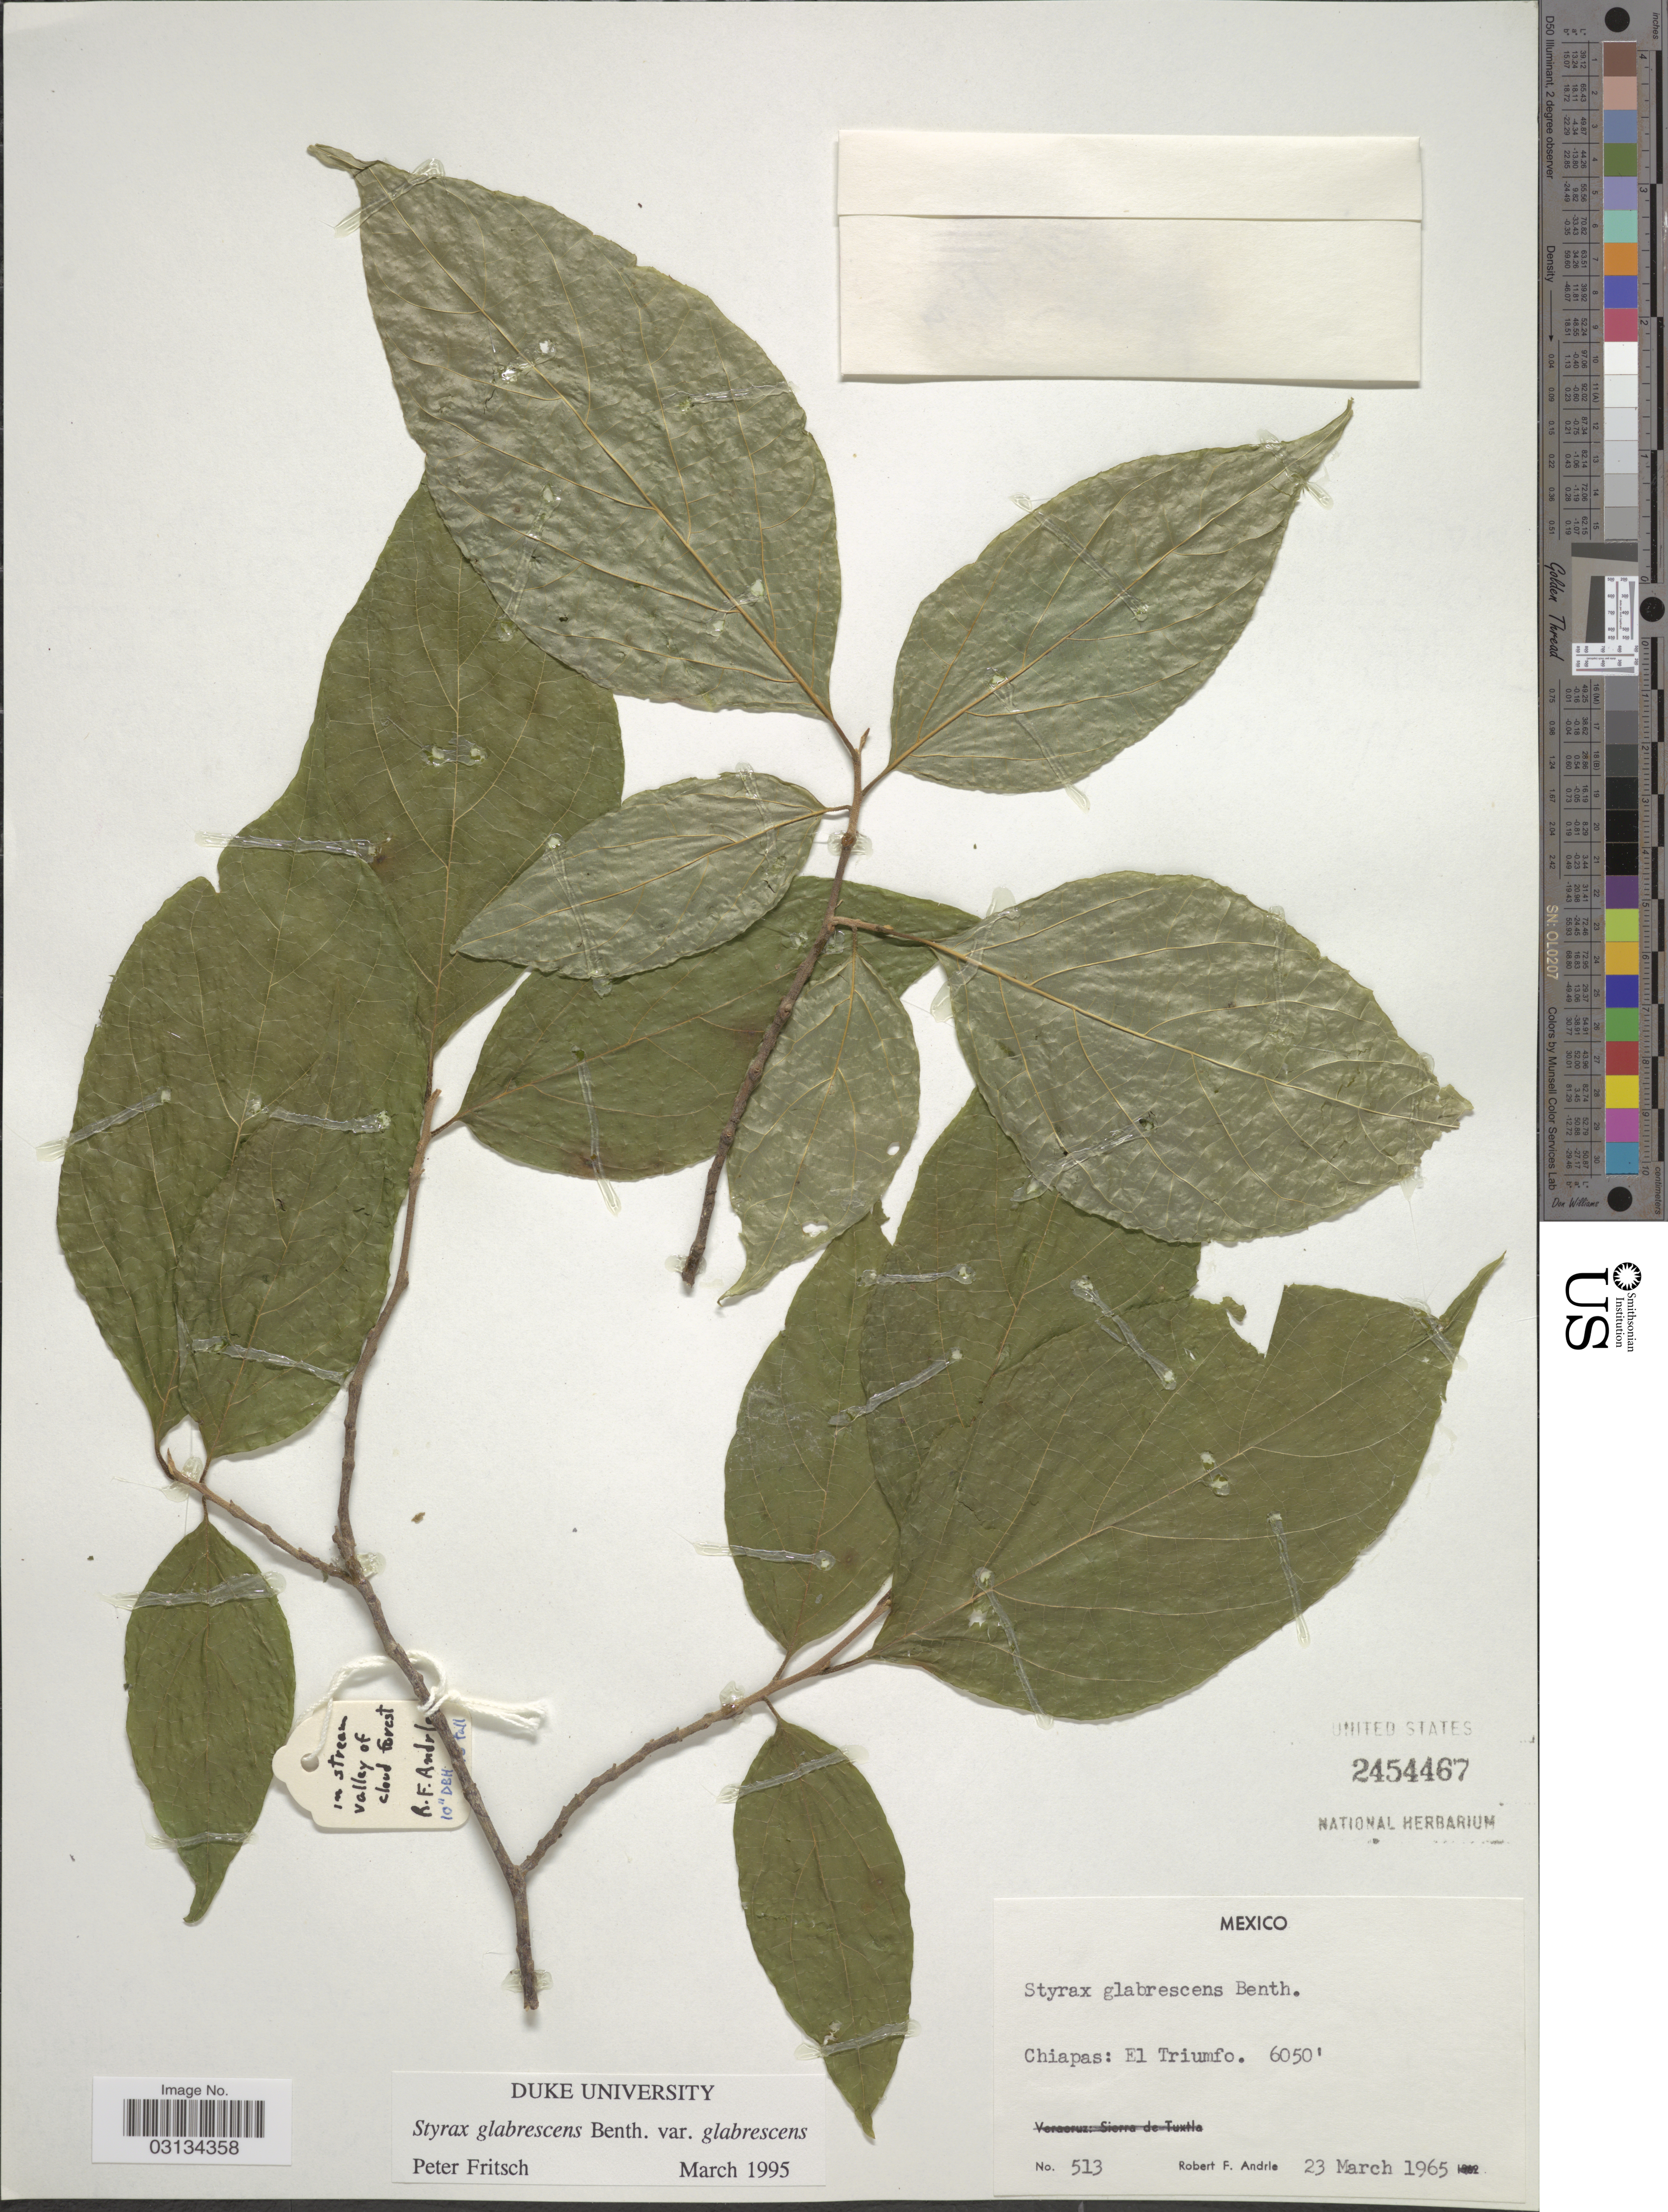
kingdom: Plantae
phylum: Tracheophyta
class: Magnoliopsida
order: Ericales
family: Styracaceae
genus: Styrax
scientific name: Styrax glabrescens Benth. var. glabrescens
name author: Benth.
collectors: R. Andrle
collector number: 513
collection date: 1965-03-23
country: Mexico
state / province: Chiapas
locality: El Triumfo.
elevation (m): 1844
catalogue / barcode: US 2454467